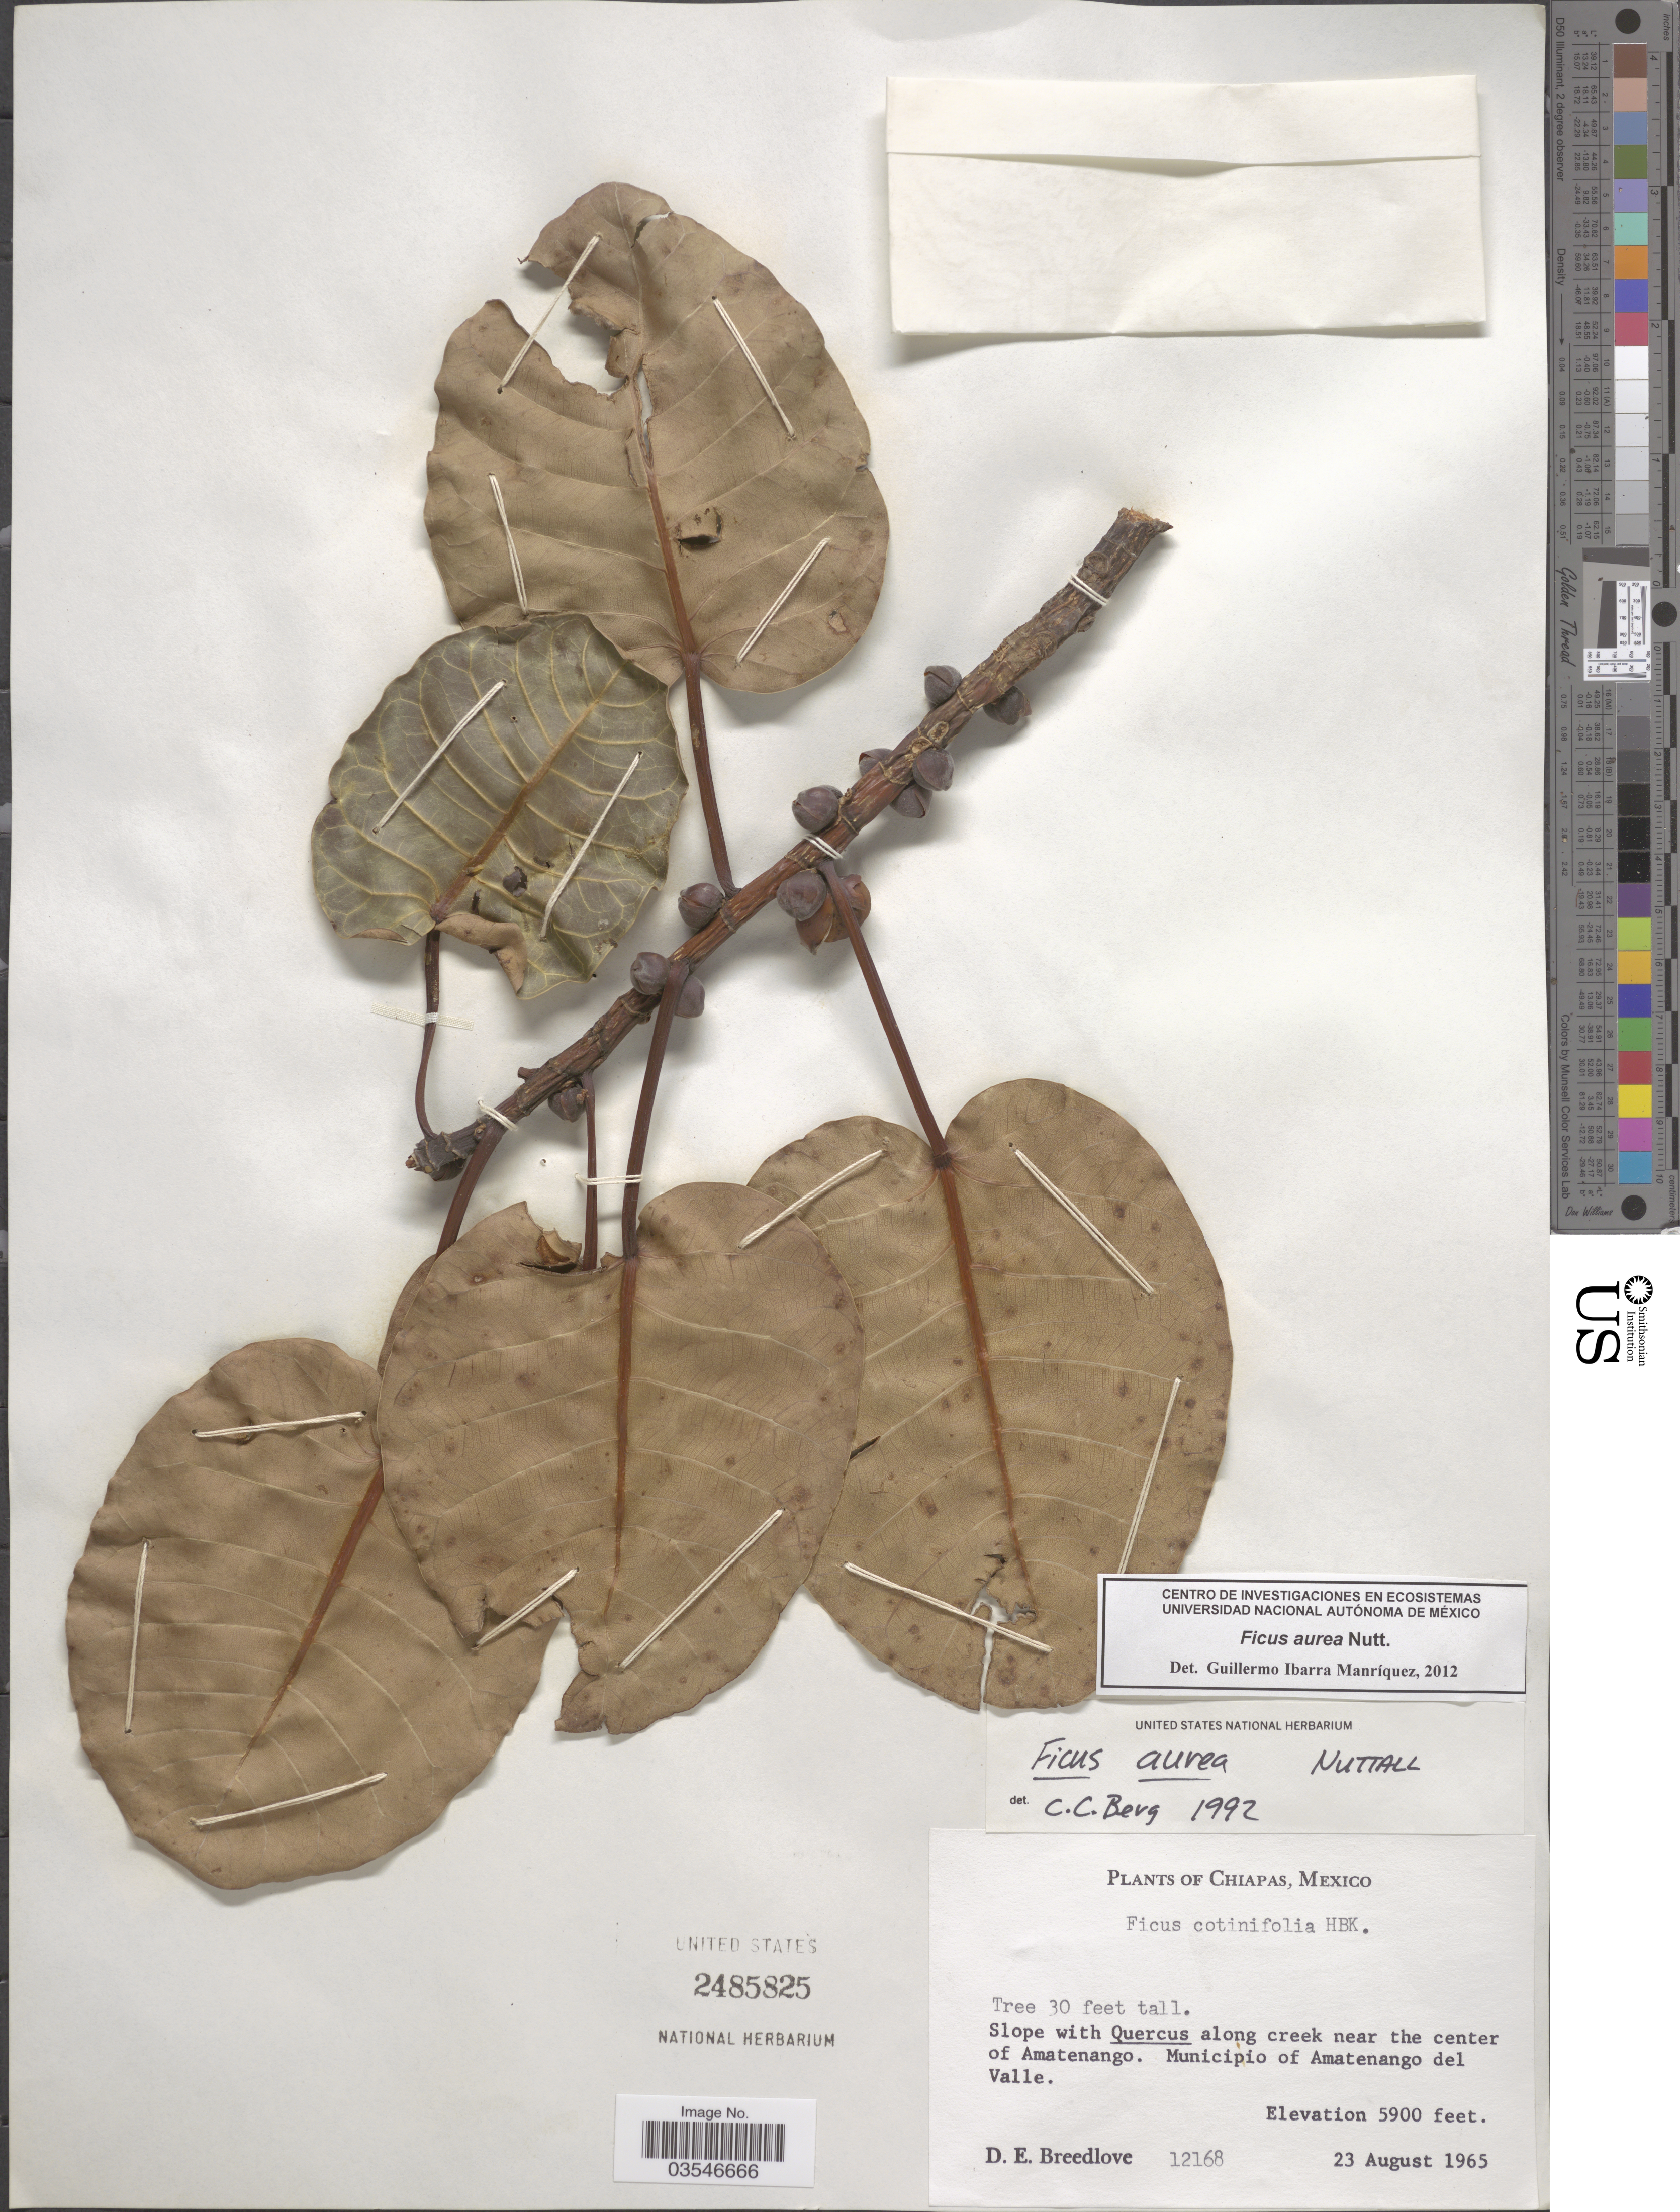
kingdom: Plantae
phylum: Tracheophyta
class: Magnoliopsida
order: Rosales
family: Moraceae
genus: Ficus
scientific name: Ficus aurea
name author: Nutt.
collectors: D. E. Breedlove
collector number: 12168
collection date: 1965-08-23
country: Mexico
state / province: Chiapas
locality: Along creek near the center of Amatenango. Municipio of Amatenango del Valle.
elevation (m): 1798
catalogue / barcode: US 2485825